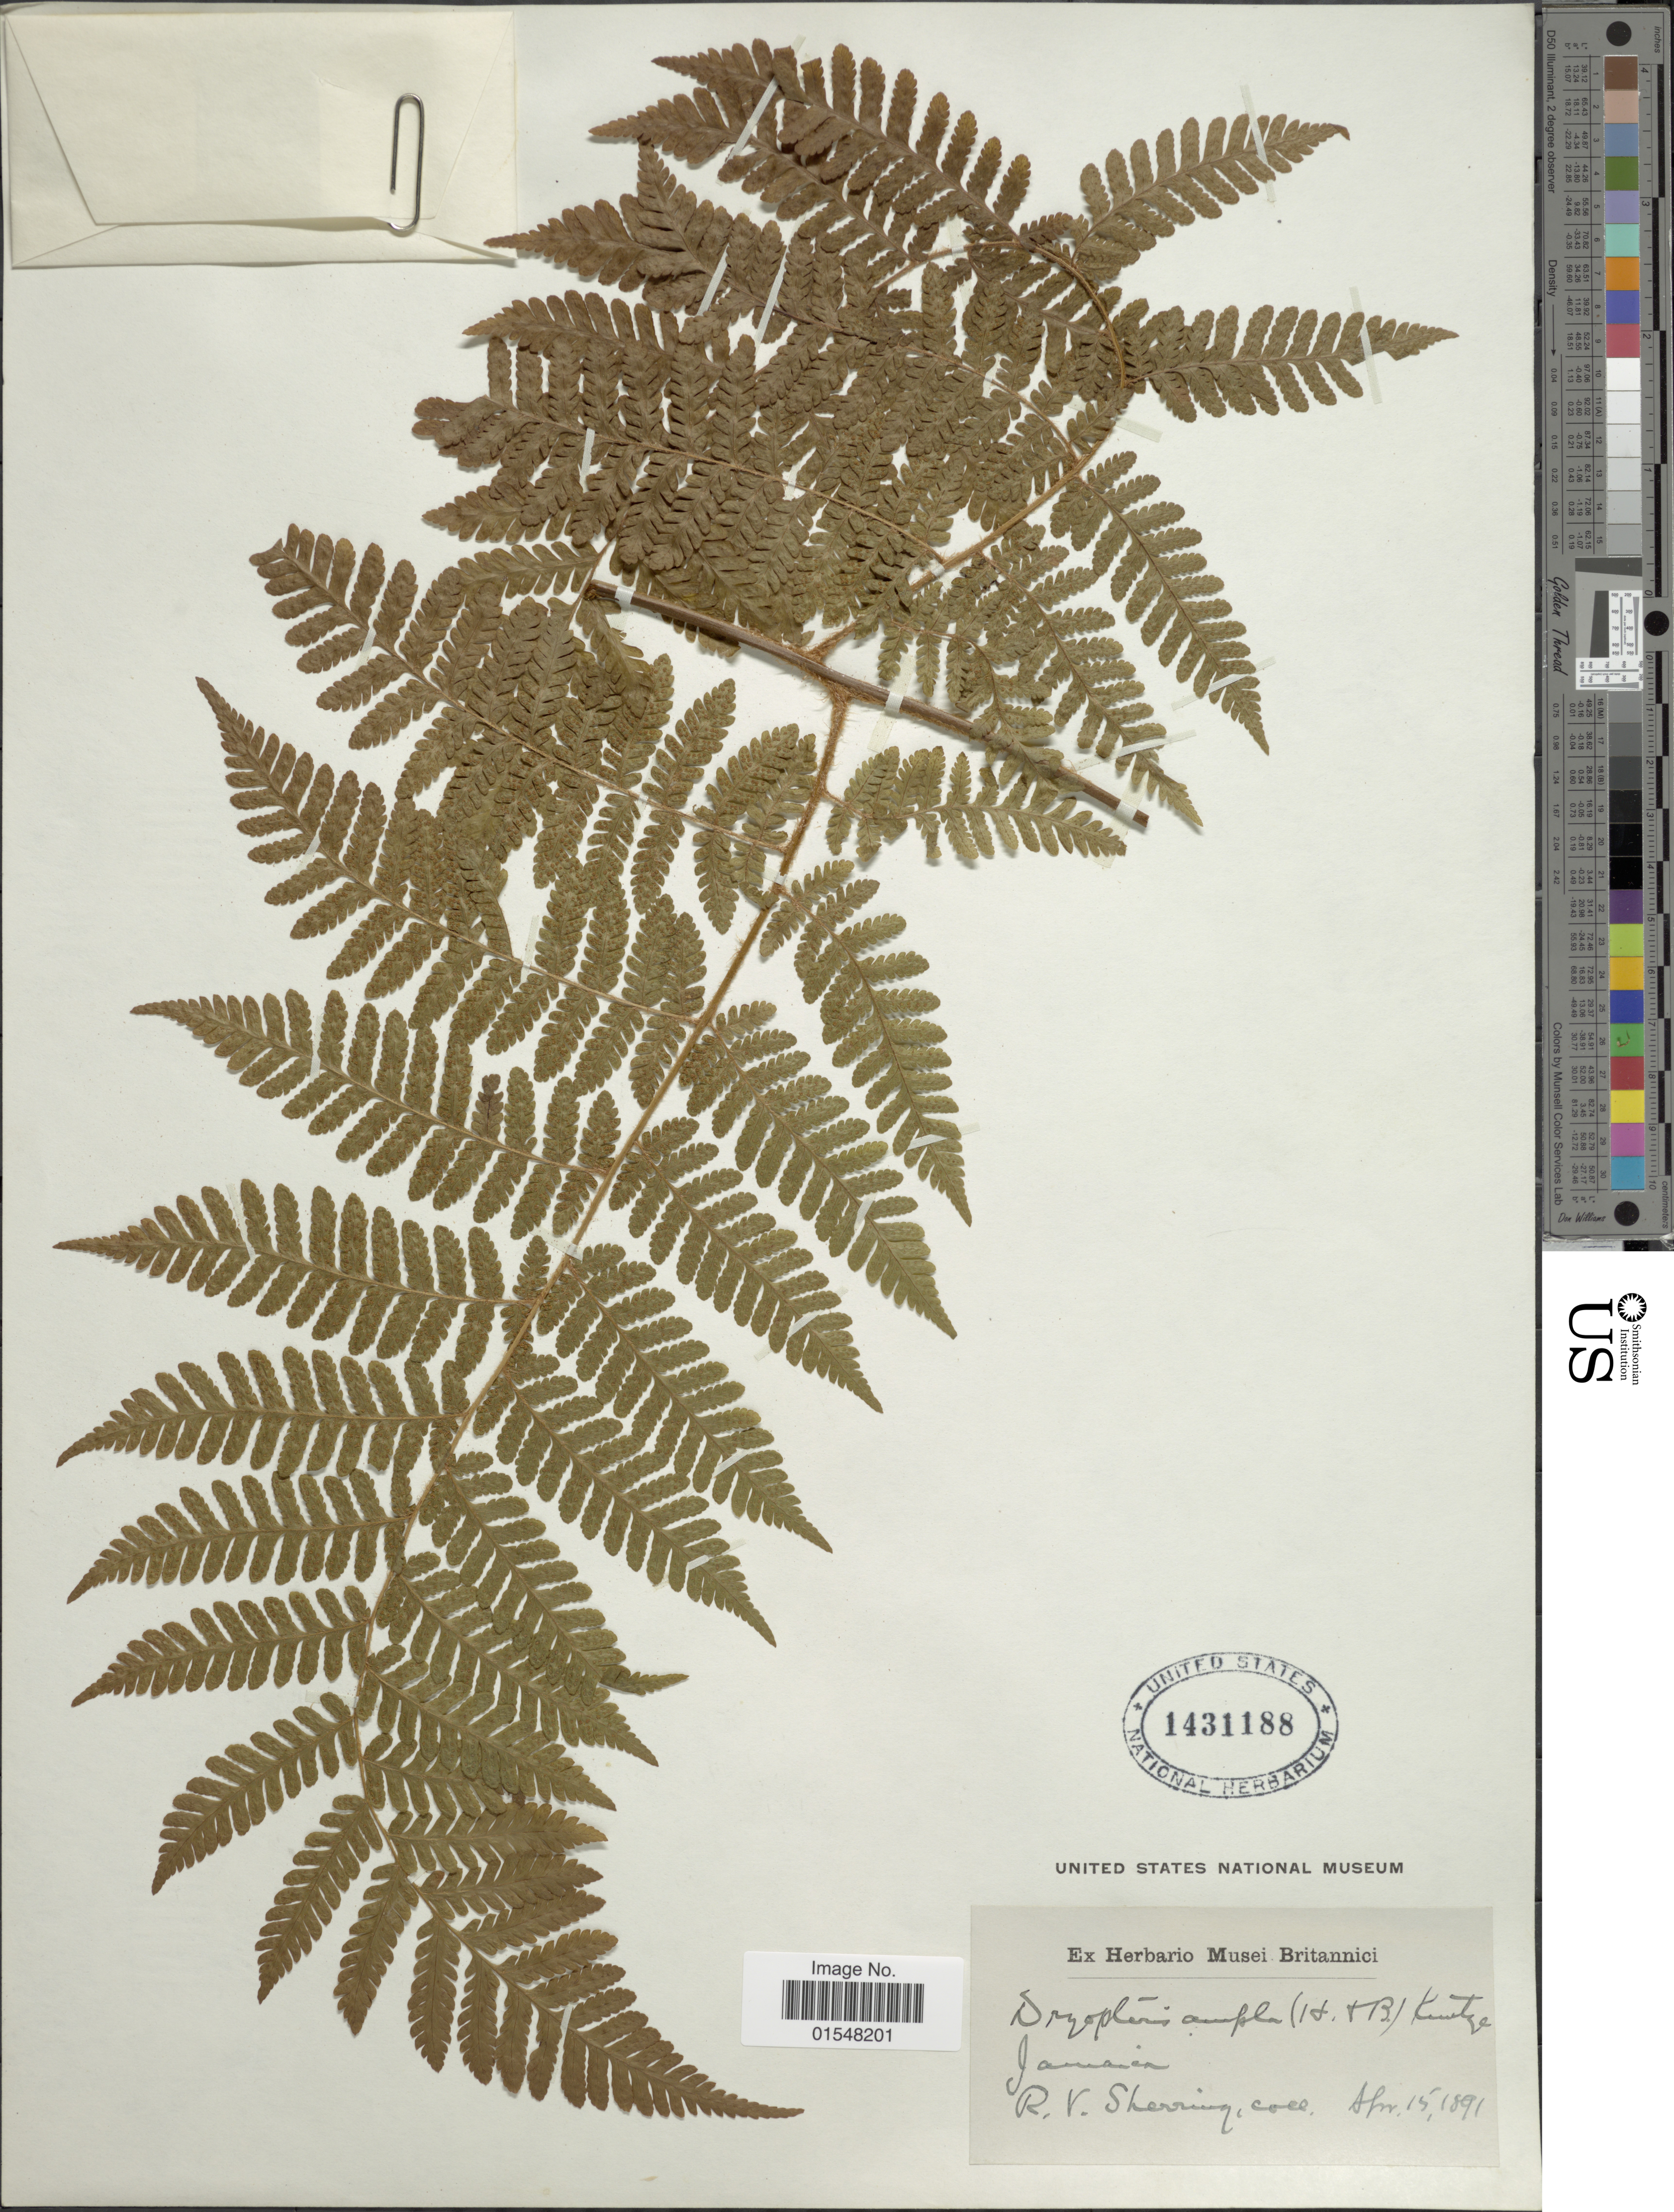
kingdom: Plantae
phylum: Tracheophyta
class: Polypodiopsida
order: Polypodiales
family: Dryopteridaceae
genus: Ctenitis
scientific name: Ctenitis sloanei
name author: (Poepp. ex Spreng.) C.V. Morton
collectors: R. Sherring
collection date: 1891-04-15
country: Jamaica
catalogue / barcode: US 1431188